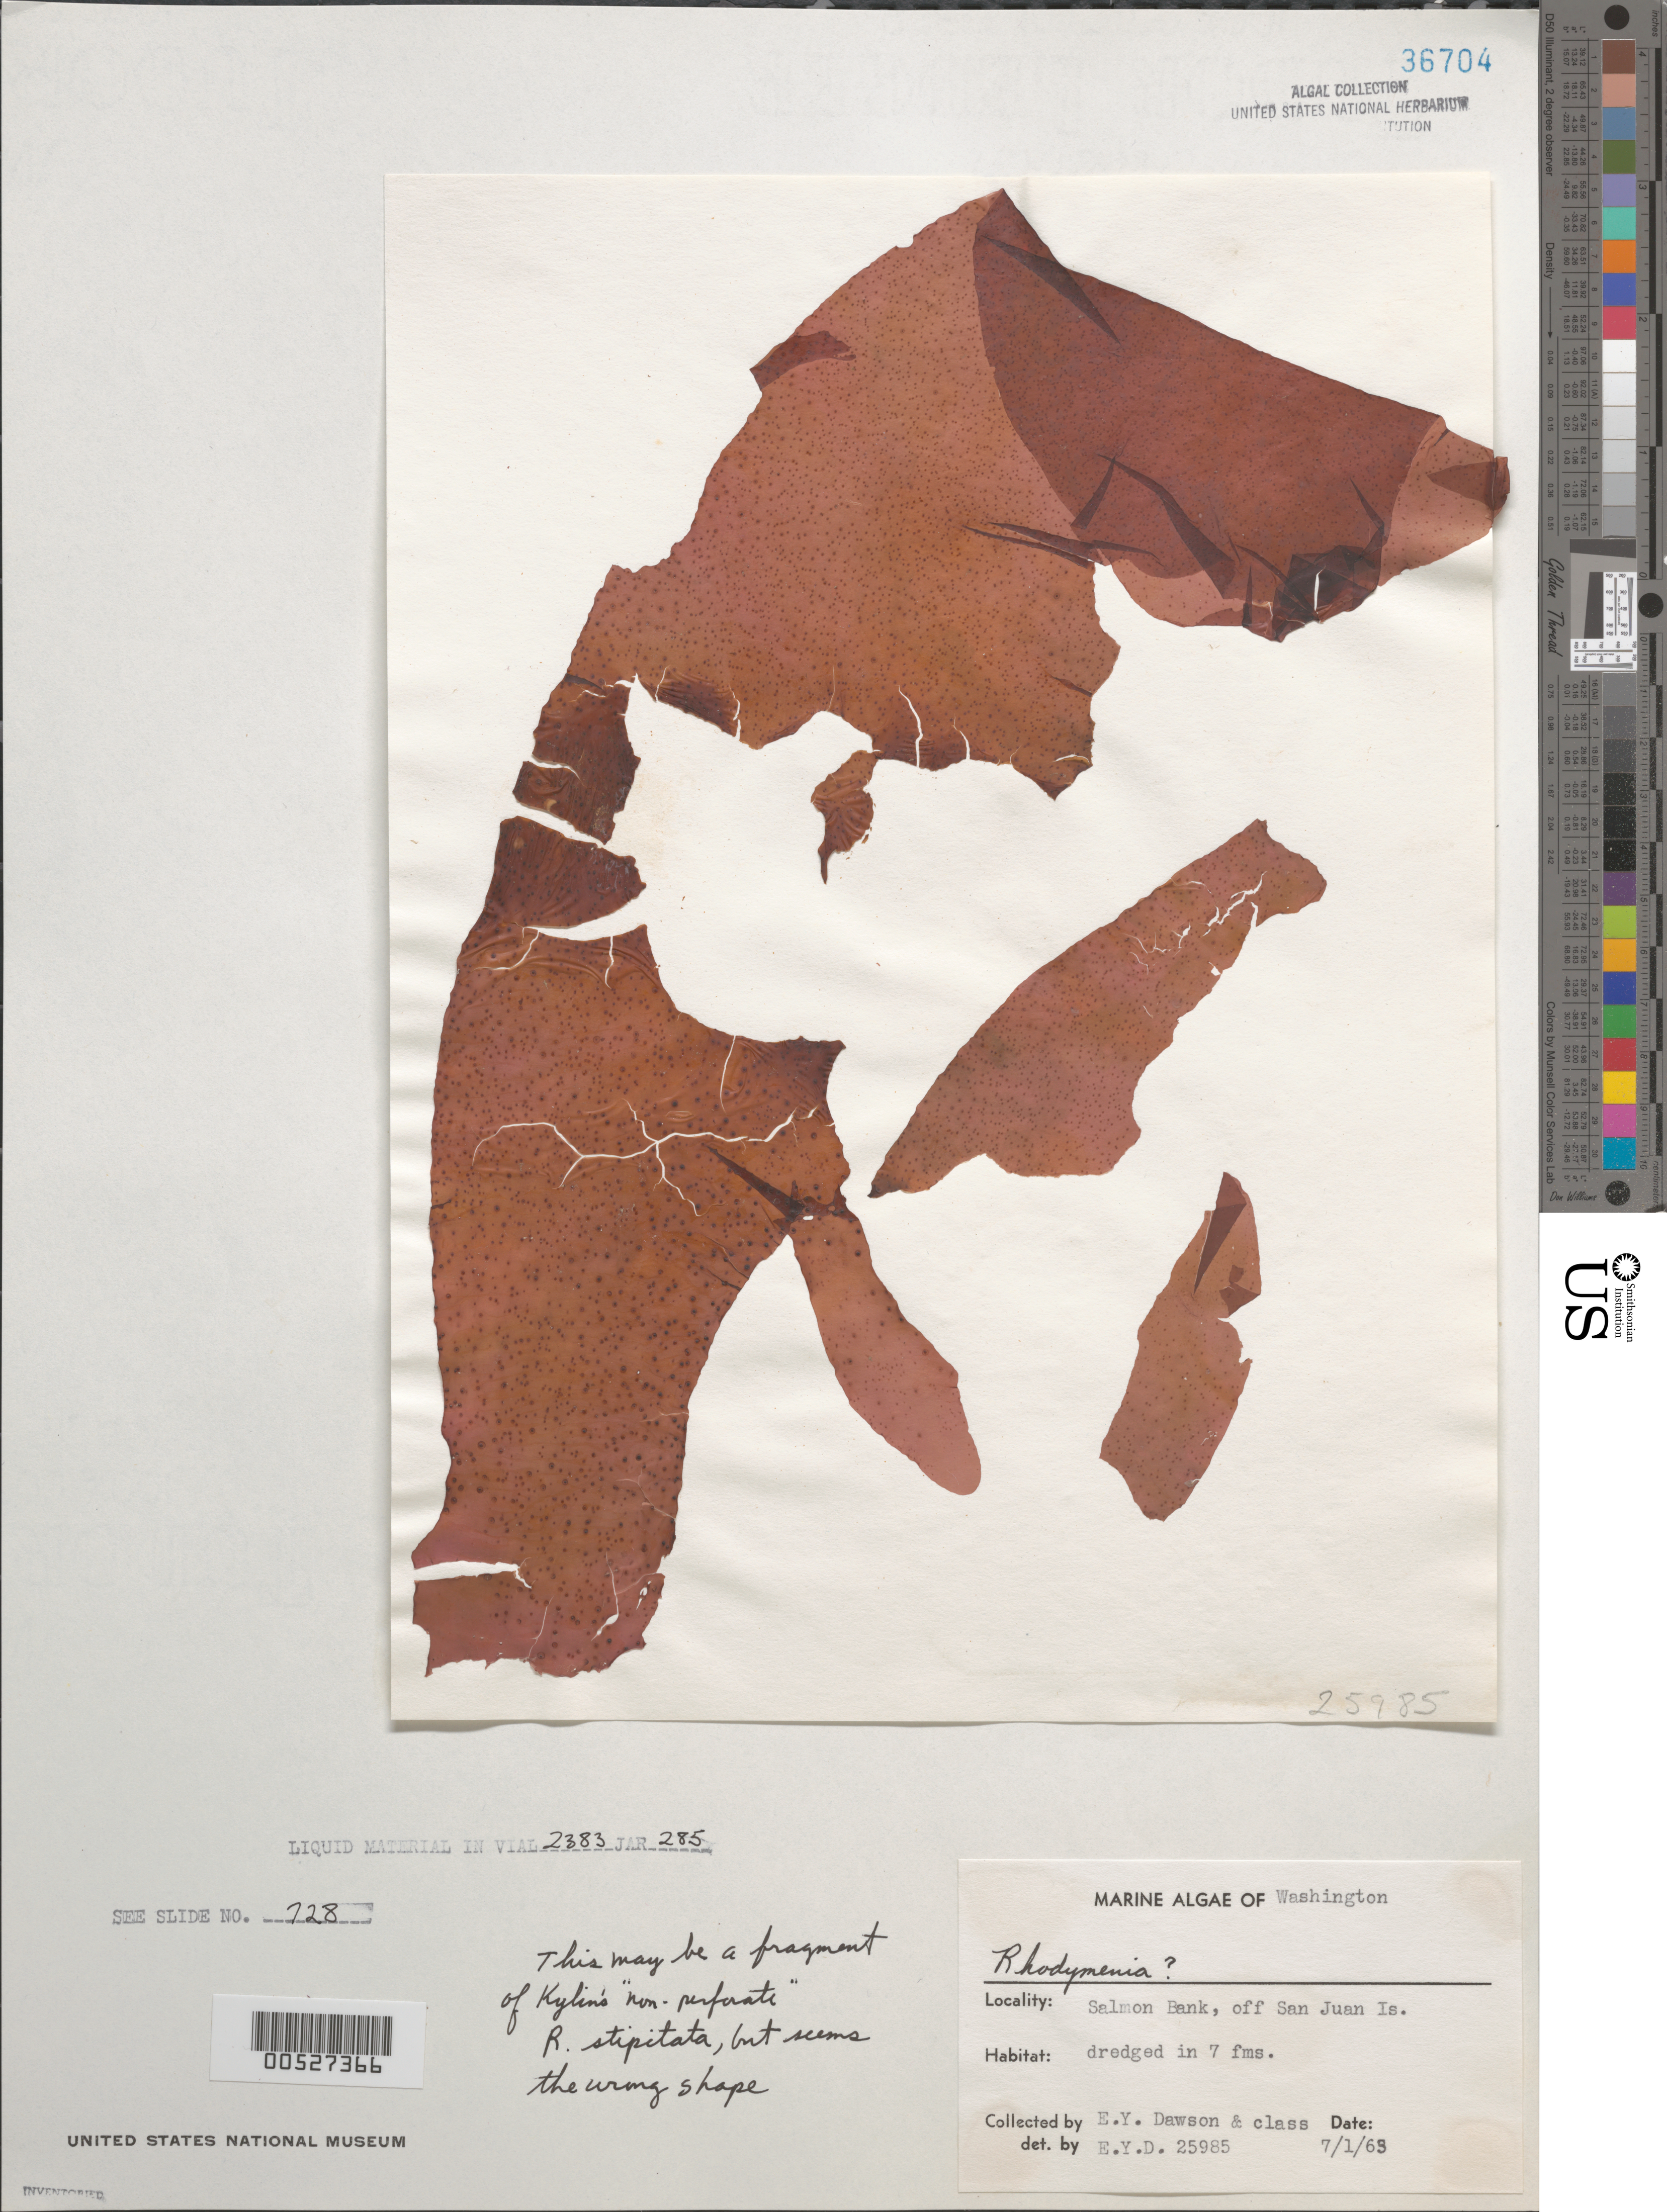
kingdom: Plantae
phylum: Rhodophyta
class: Florideophyceae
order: Rhodymeniales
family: Rhodymeniaceae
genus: Rhodymenia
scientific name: Rhodymenia sp.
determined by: Dawson, E. Y.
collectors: E. Y. Dawson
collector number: EYD 25985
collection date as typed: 01 Jul 1963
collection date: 1963-07-01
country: United States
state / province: Washington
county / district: San Juan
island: San Juan Island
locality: Salmon Bank, off San Juan Island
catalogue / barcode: US 36704